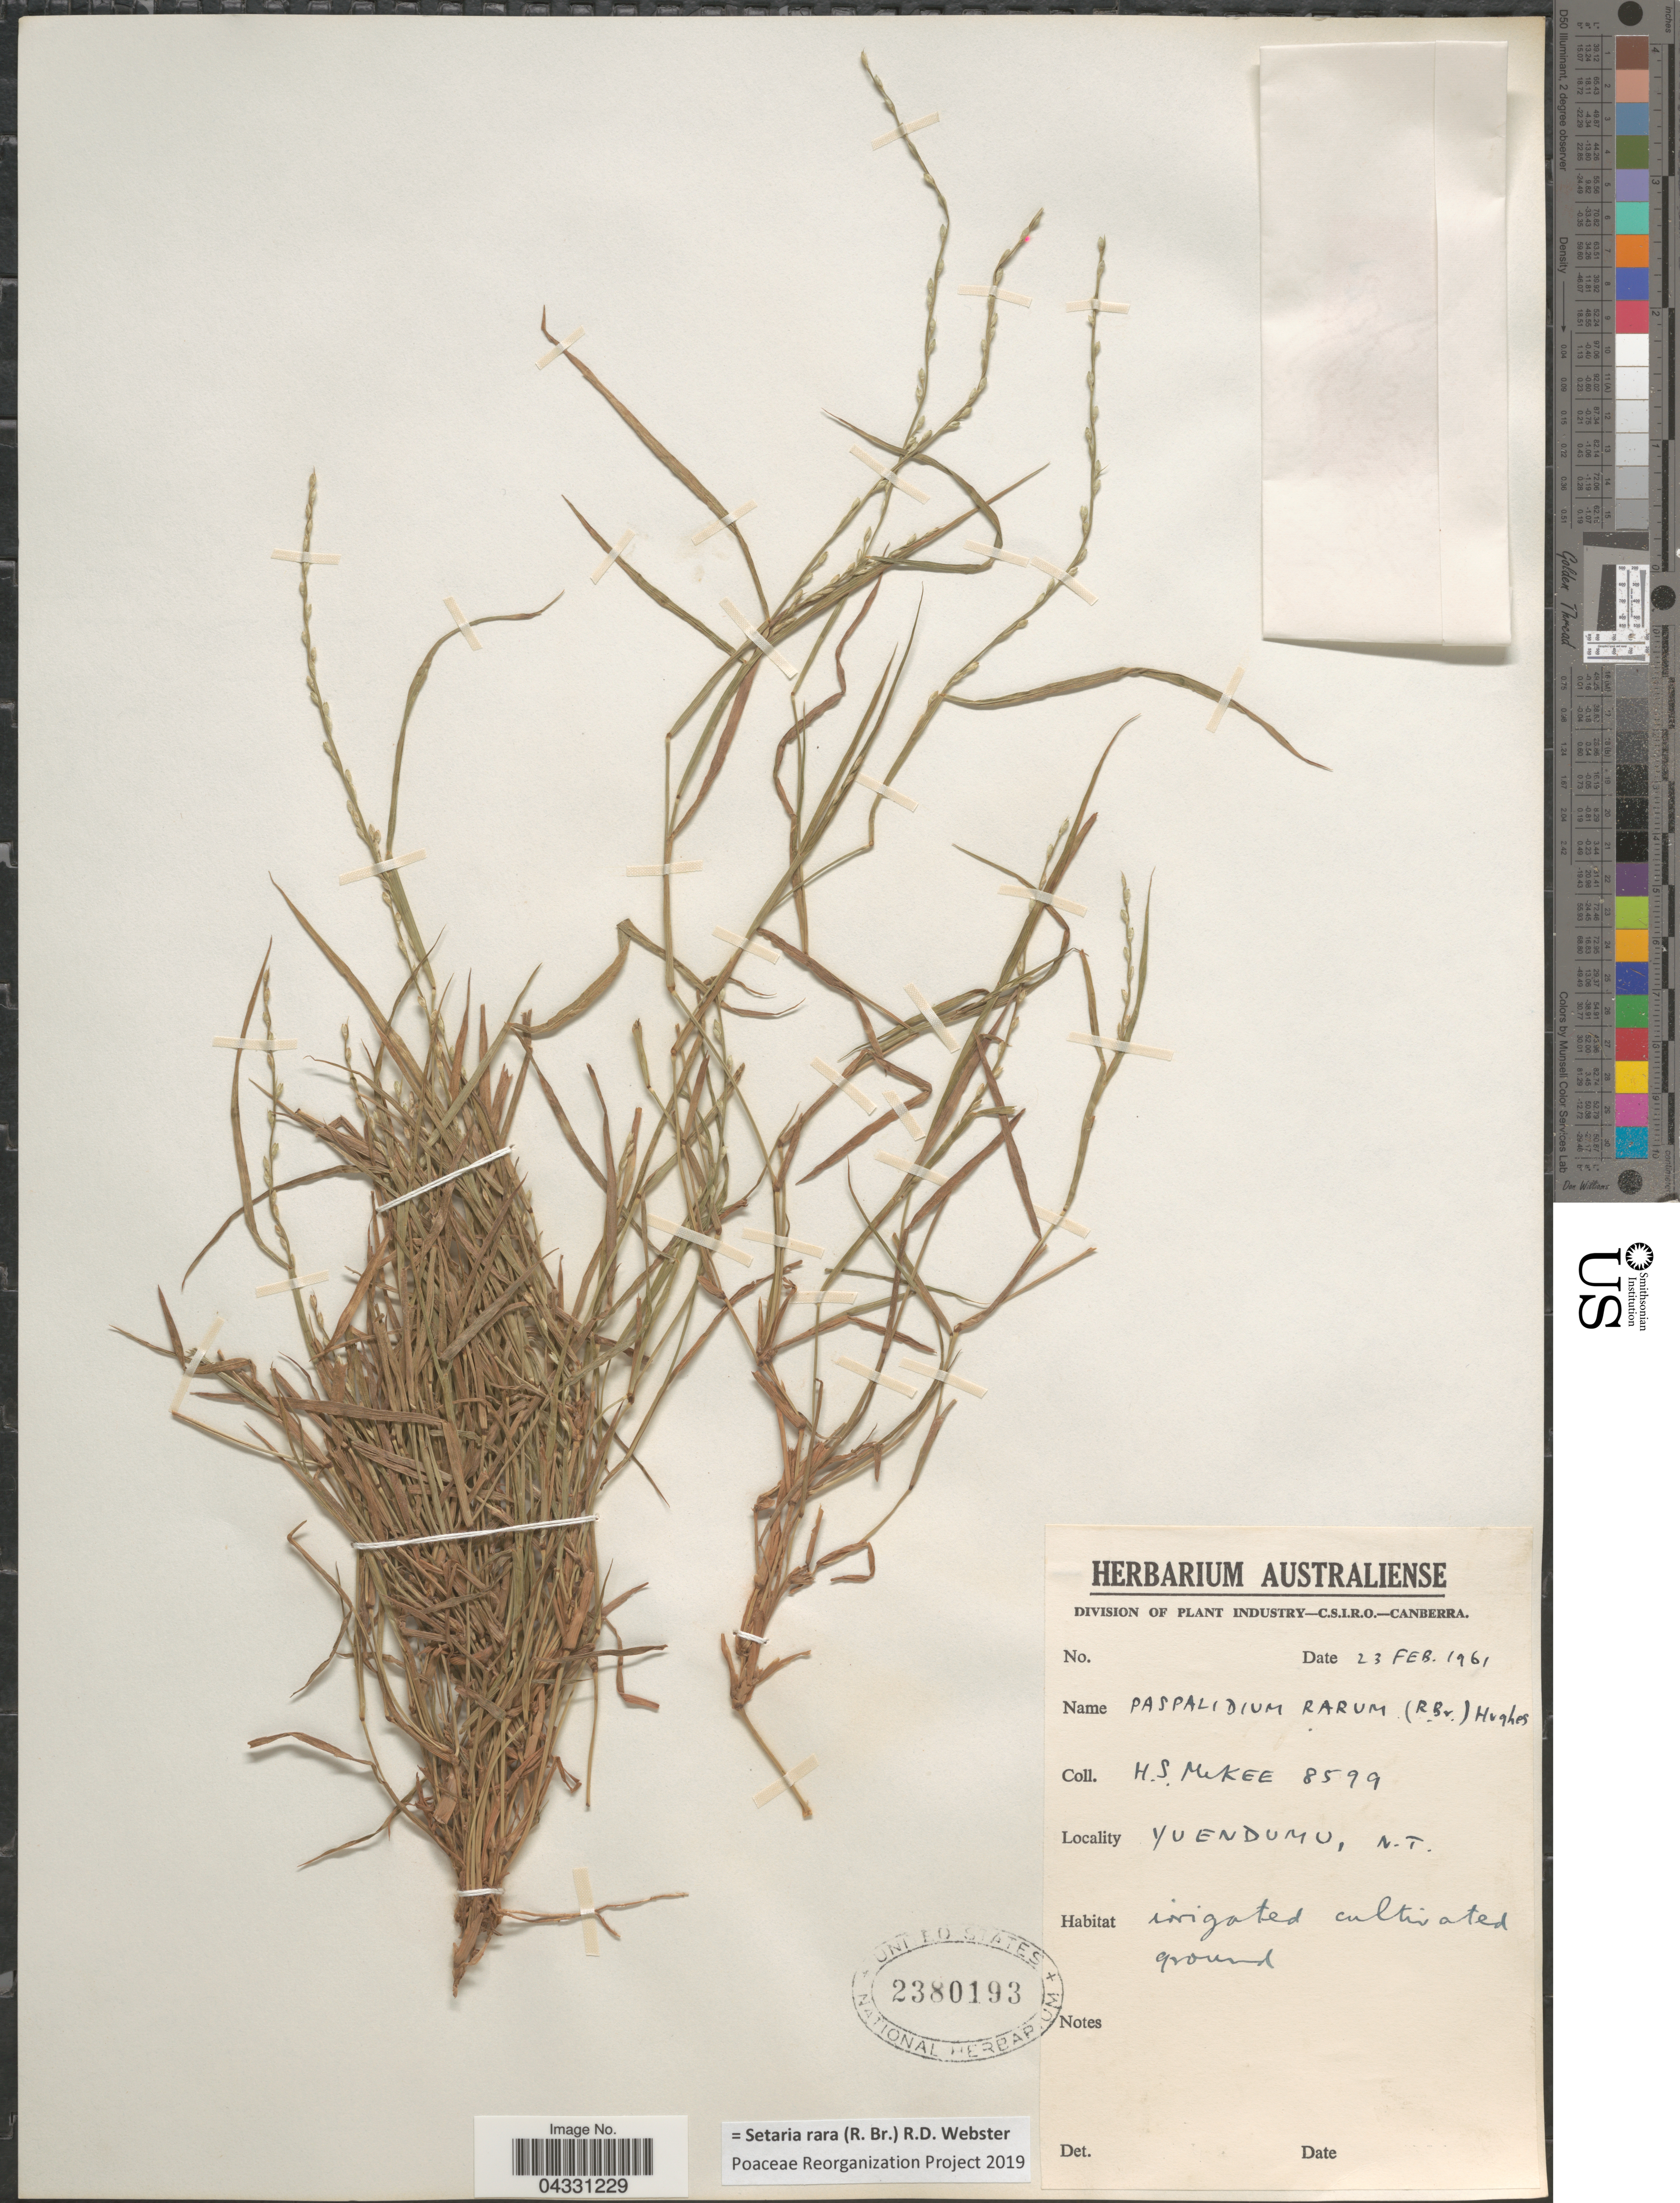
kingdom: Plantae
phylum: Tracheophyta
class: Liliopsida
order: Poales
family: Poaceae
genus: Setaria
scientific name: Setaria rara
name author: (R. Br.) R.D. Webster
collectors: H. S. McKee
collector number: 8599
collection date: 1961-02-23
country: Australia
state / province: Northern Territory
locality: Yuendumu.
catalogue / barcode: US 2380193